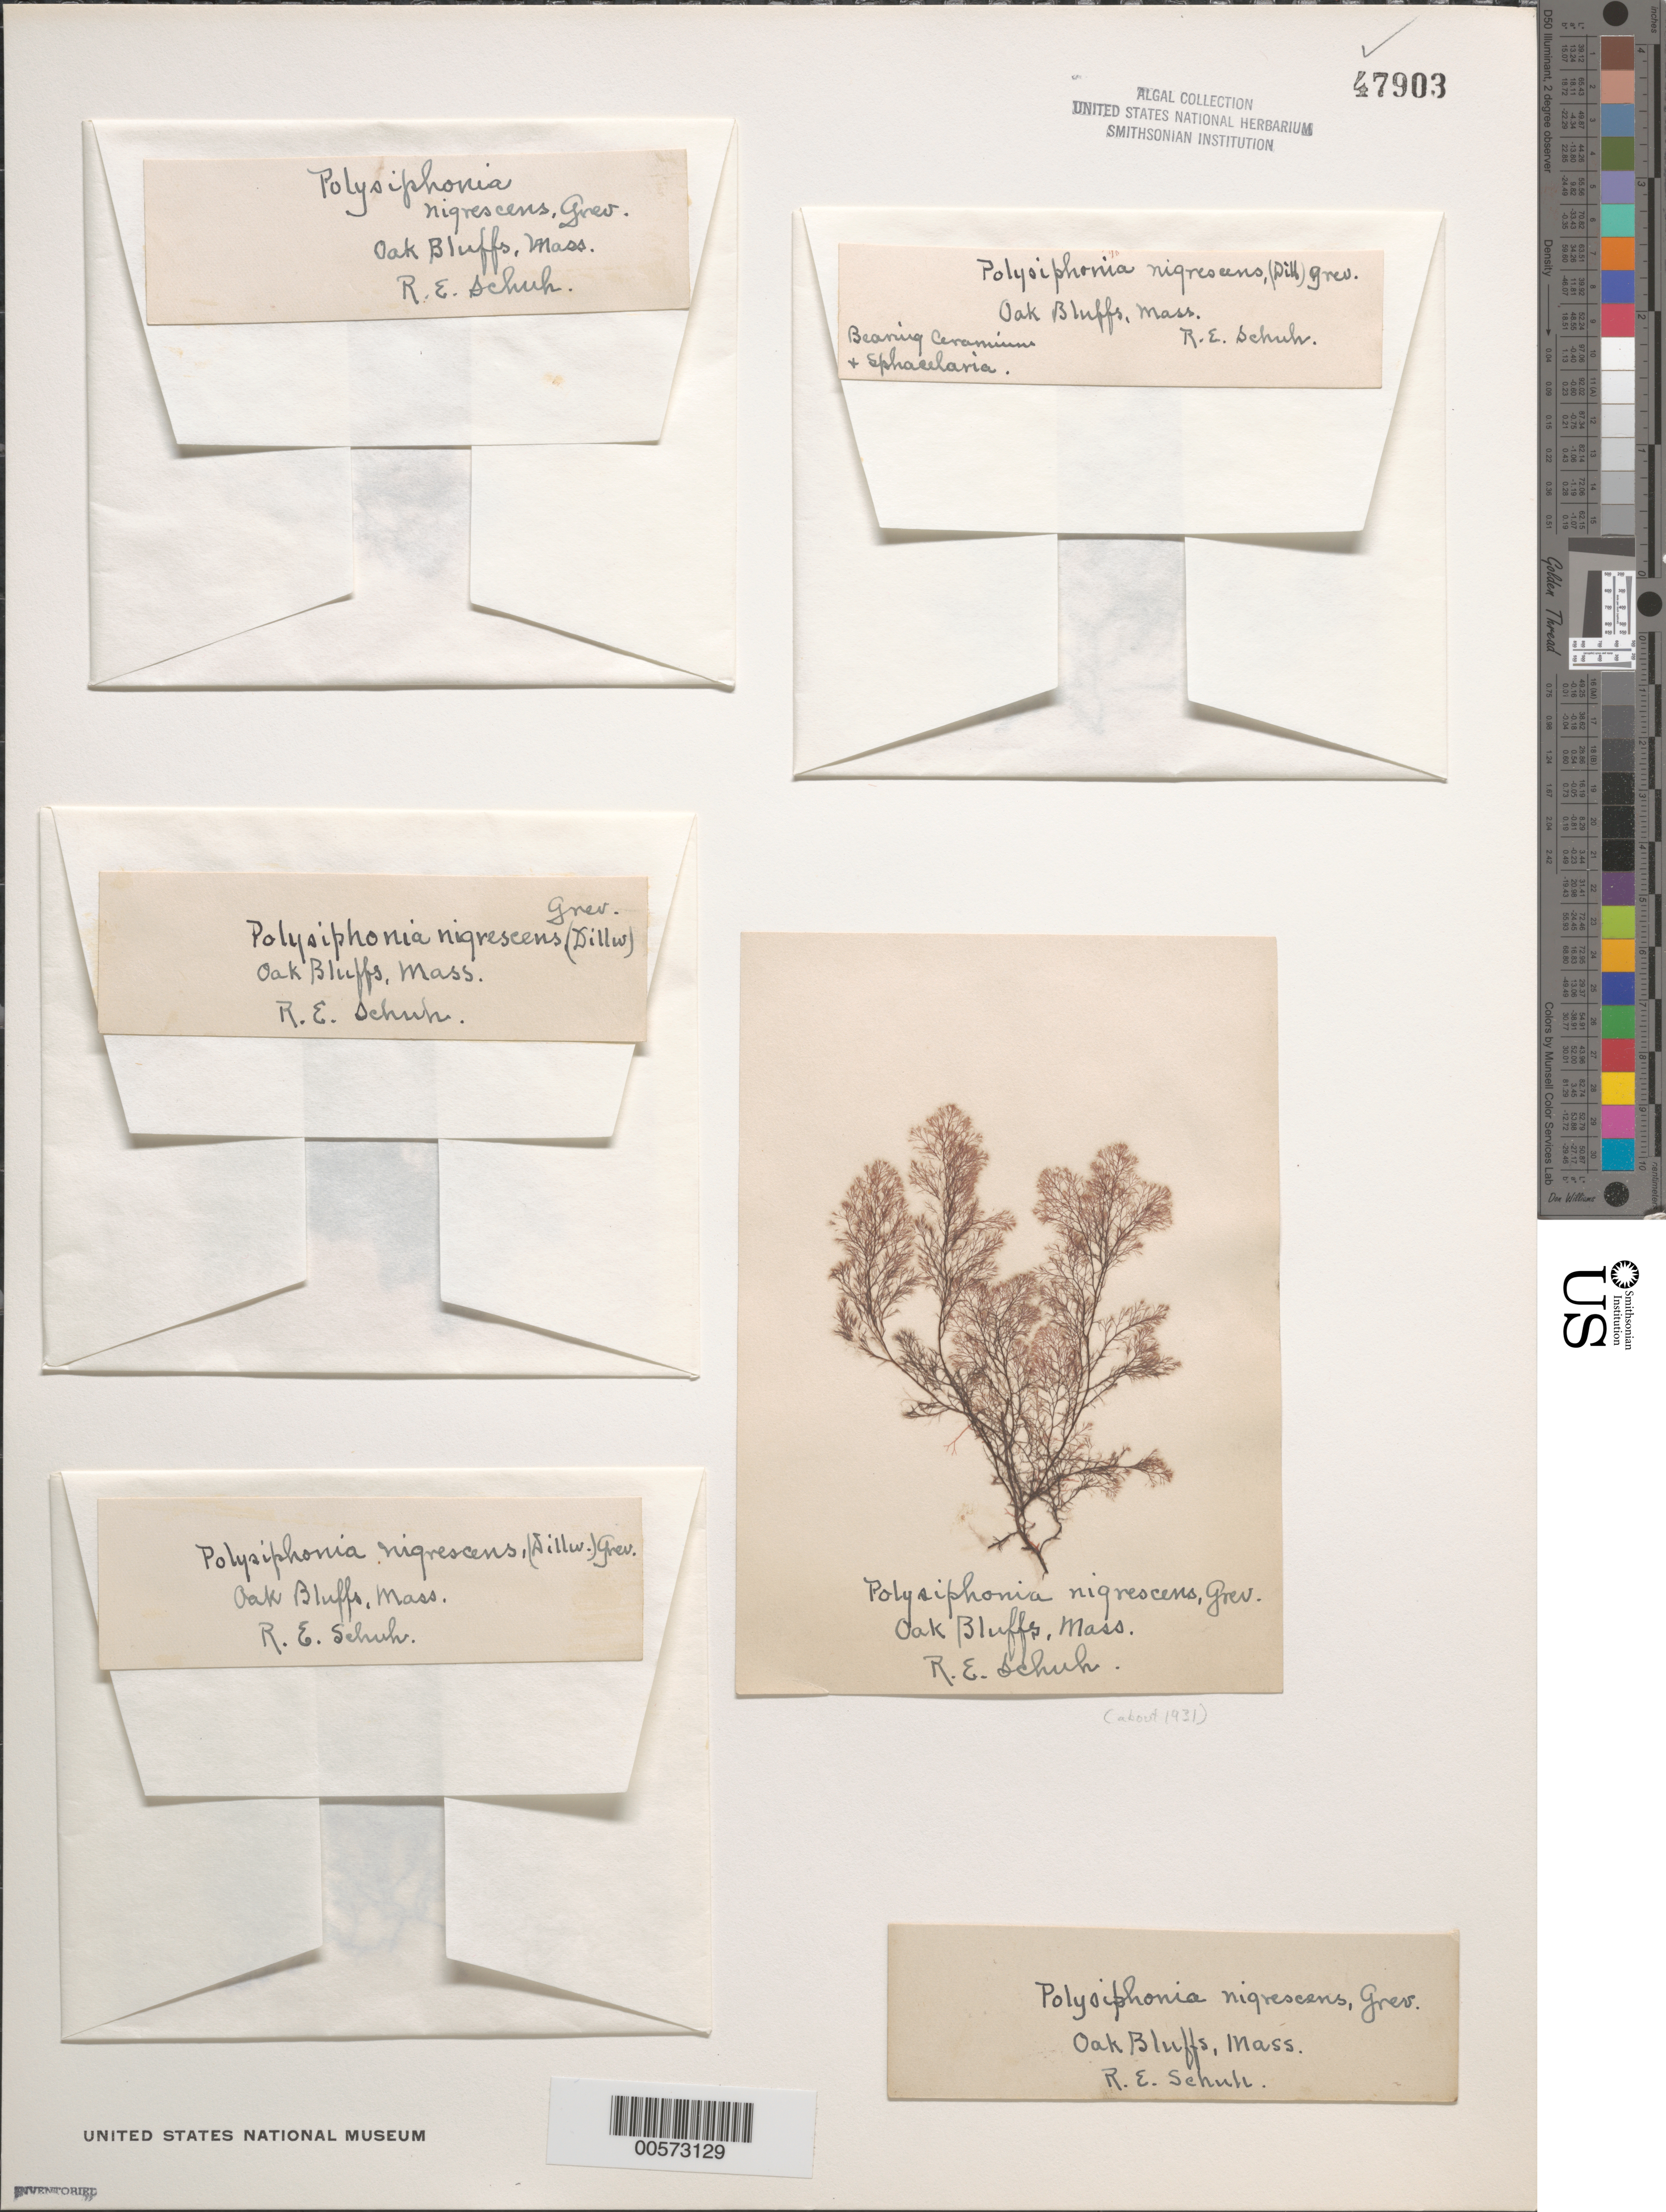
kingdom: Plantae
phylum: Rhodophyta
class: Florideophyceae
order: Ceramiales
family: Rhodomelaceae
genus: Vertebrata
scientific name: Vertebrata fucoides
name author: (Hudson) Kuntze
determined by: Algae name updating Project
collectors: R. Schuh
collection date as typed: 1931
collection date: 1931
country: United States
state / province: Massachusetts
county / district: Dukes County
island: Martha's Vineyard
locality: Oak Bluffs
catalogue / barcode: US 47903